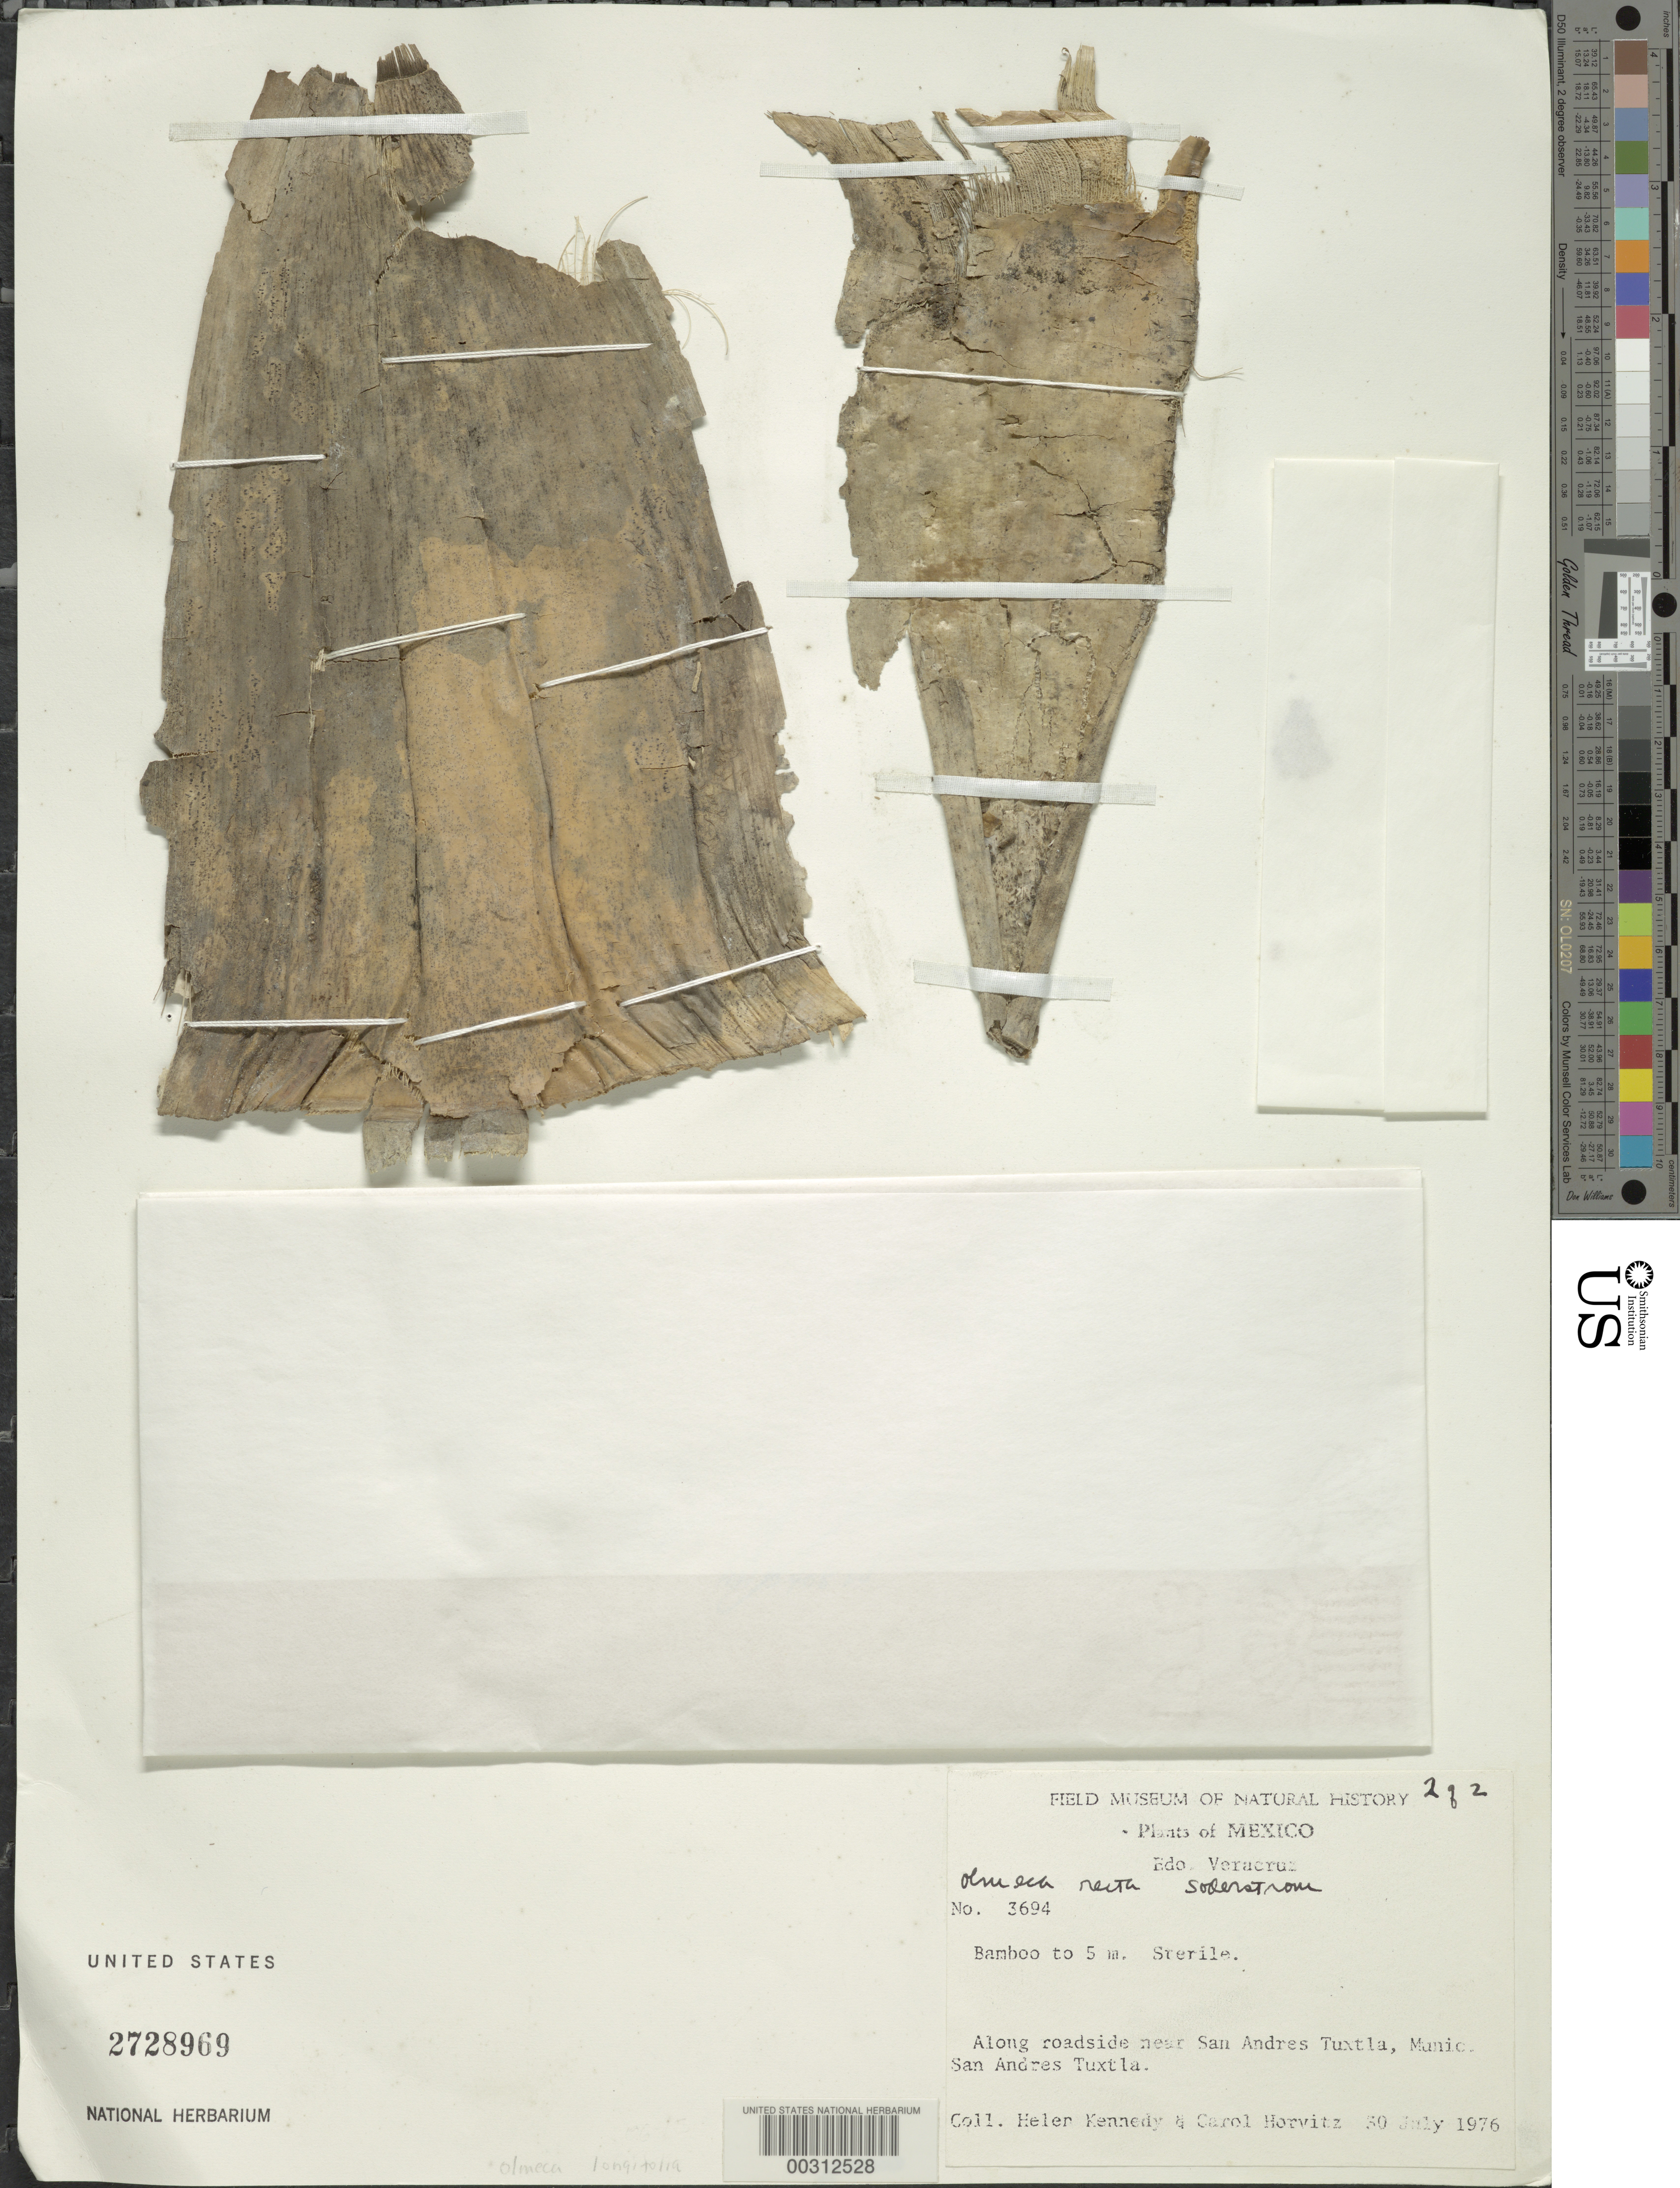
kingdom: Plantae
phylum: Tracheophyta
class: Liliopsida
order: Poales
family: Poaceae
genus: Olmeca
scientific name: Olmeca recta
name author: Soderstr.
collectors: H. Kennedy & C. Horvitz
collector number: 3694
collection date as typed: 30 Jul 1976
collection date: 1976-07-30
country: Mexico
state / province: Veracruz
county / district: San Andrés Tuxtla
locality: San andres Tuxtla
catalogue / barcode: US 2728969